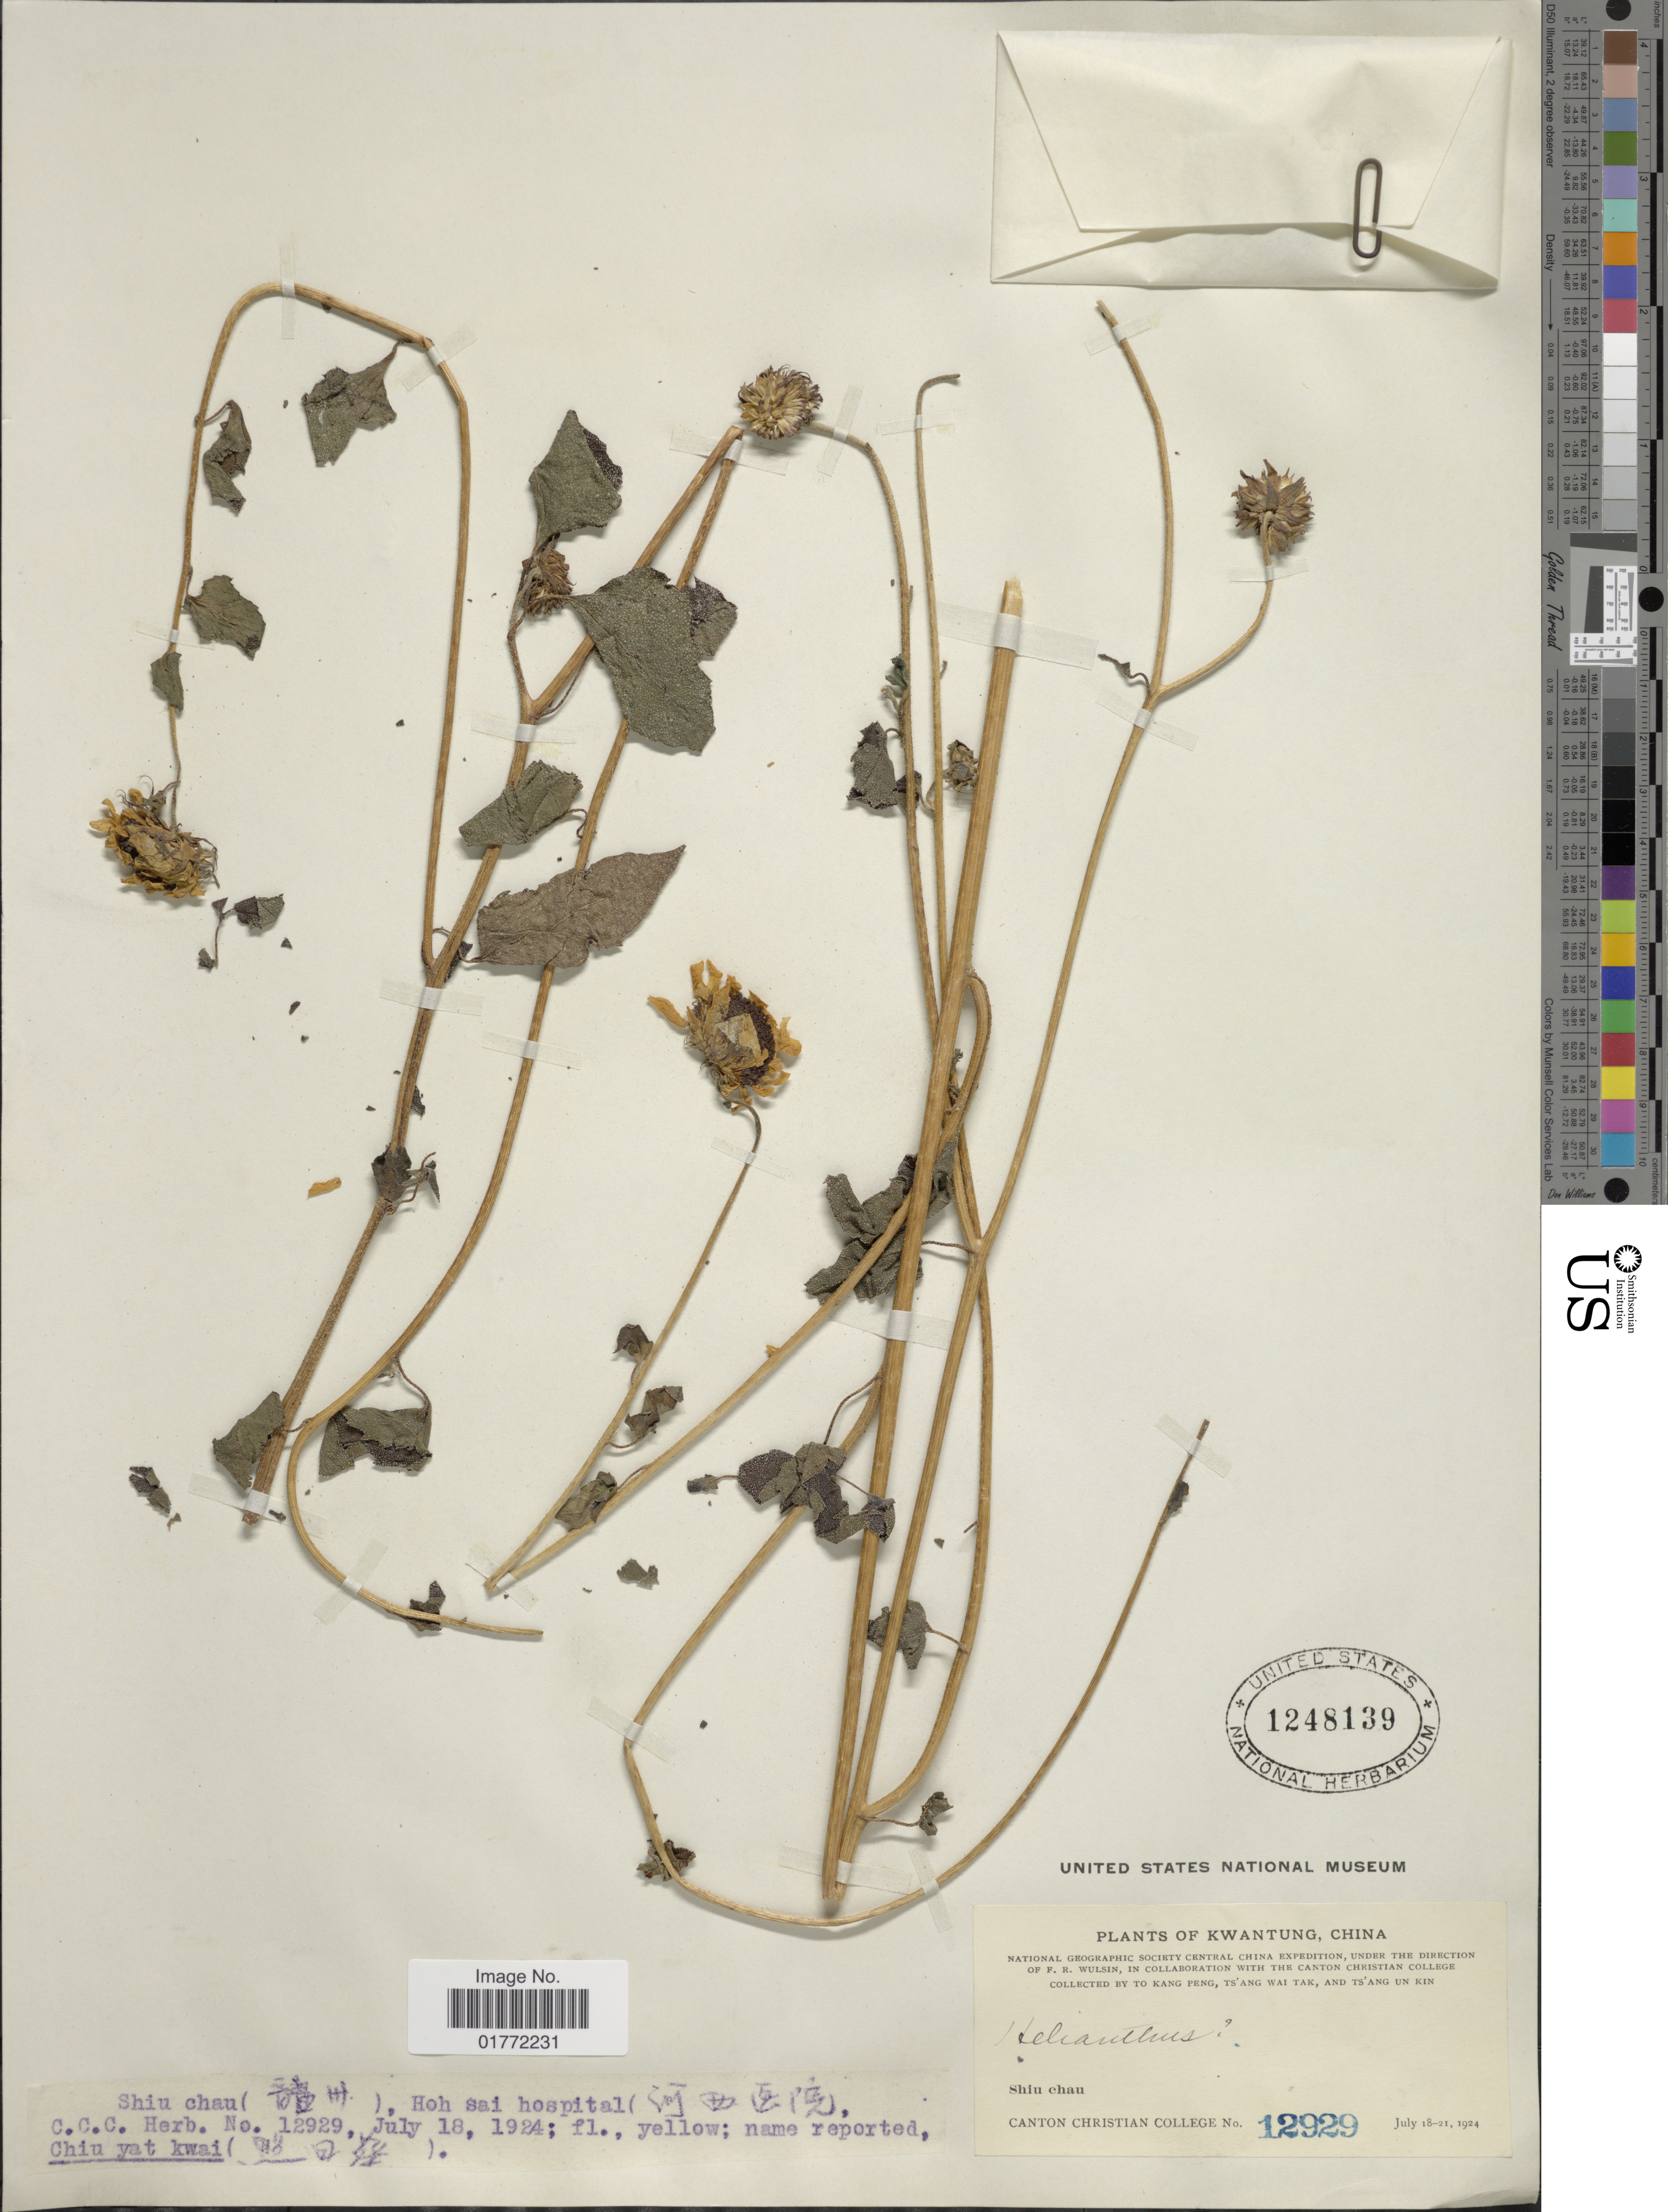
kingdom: Plantae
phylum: Tracheophyta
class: Magnoliopsida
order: Asterales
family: Asteraceae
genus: Helianthus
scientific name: Helianthus sp.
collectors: Canton Christian College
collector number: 12929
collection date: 1924-07-18/1924-07-21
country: China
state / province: Guangdong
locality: Kwangtung, Shiu chan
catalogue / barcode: US 1248139